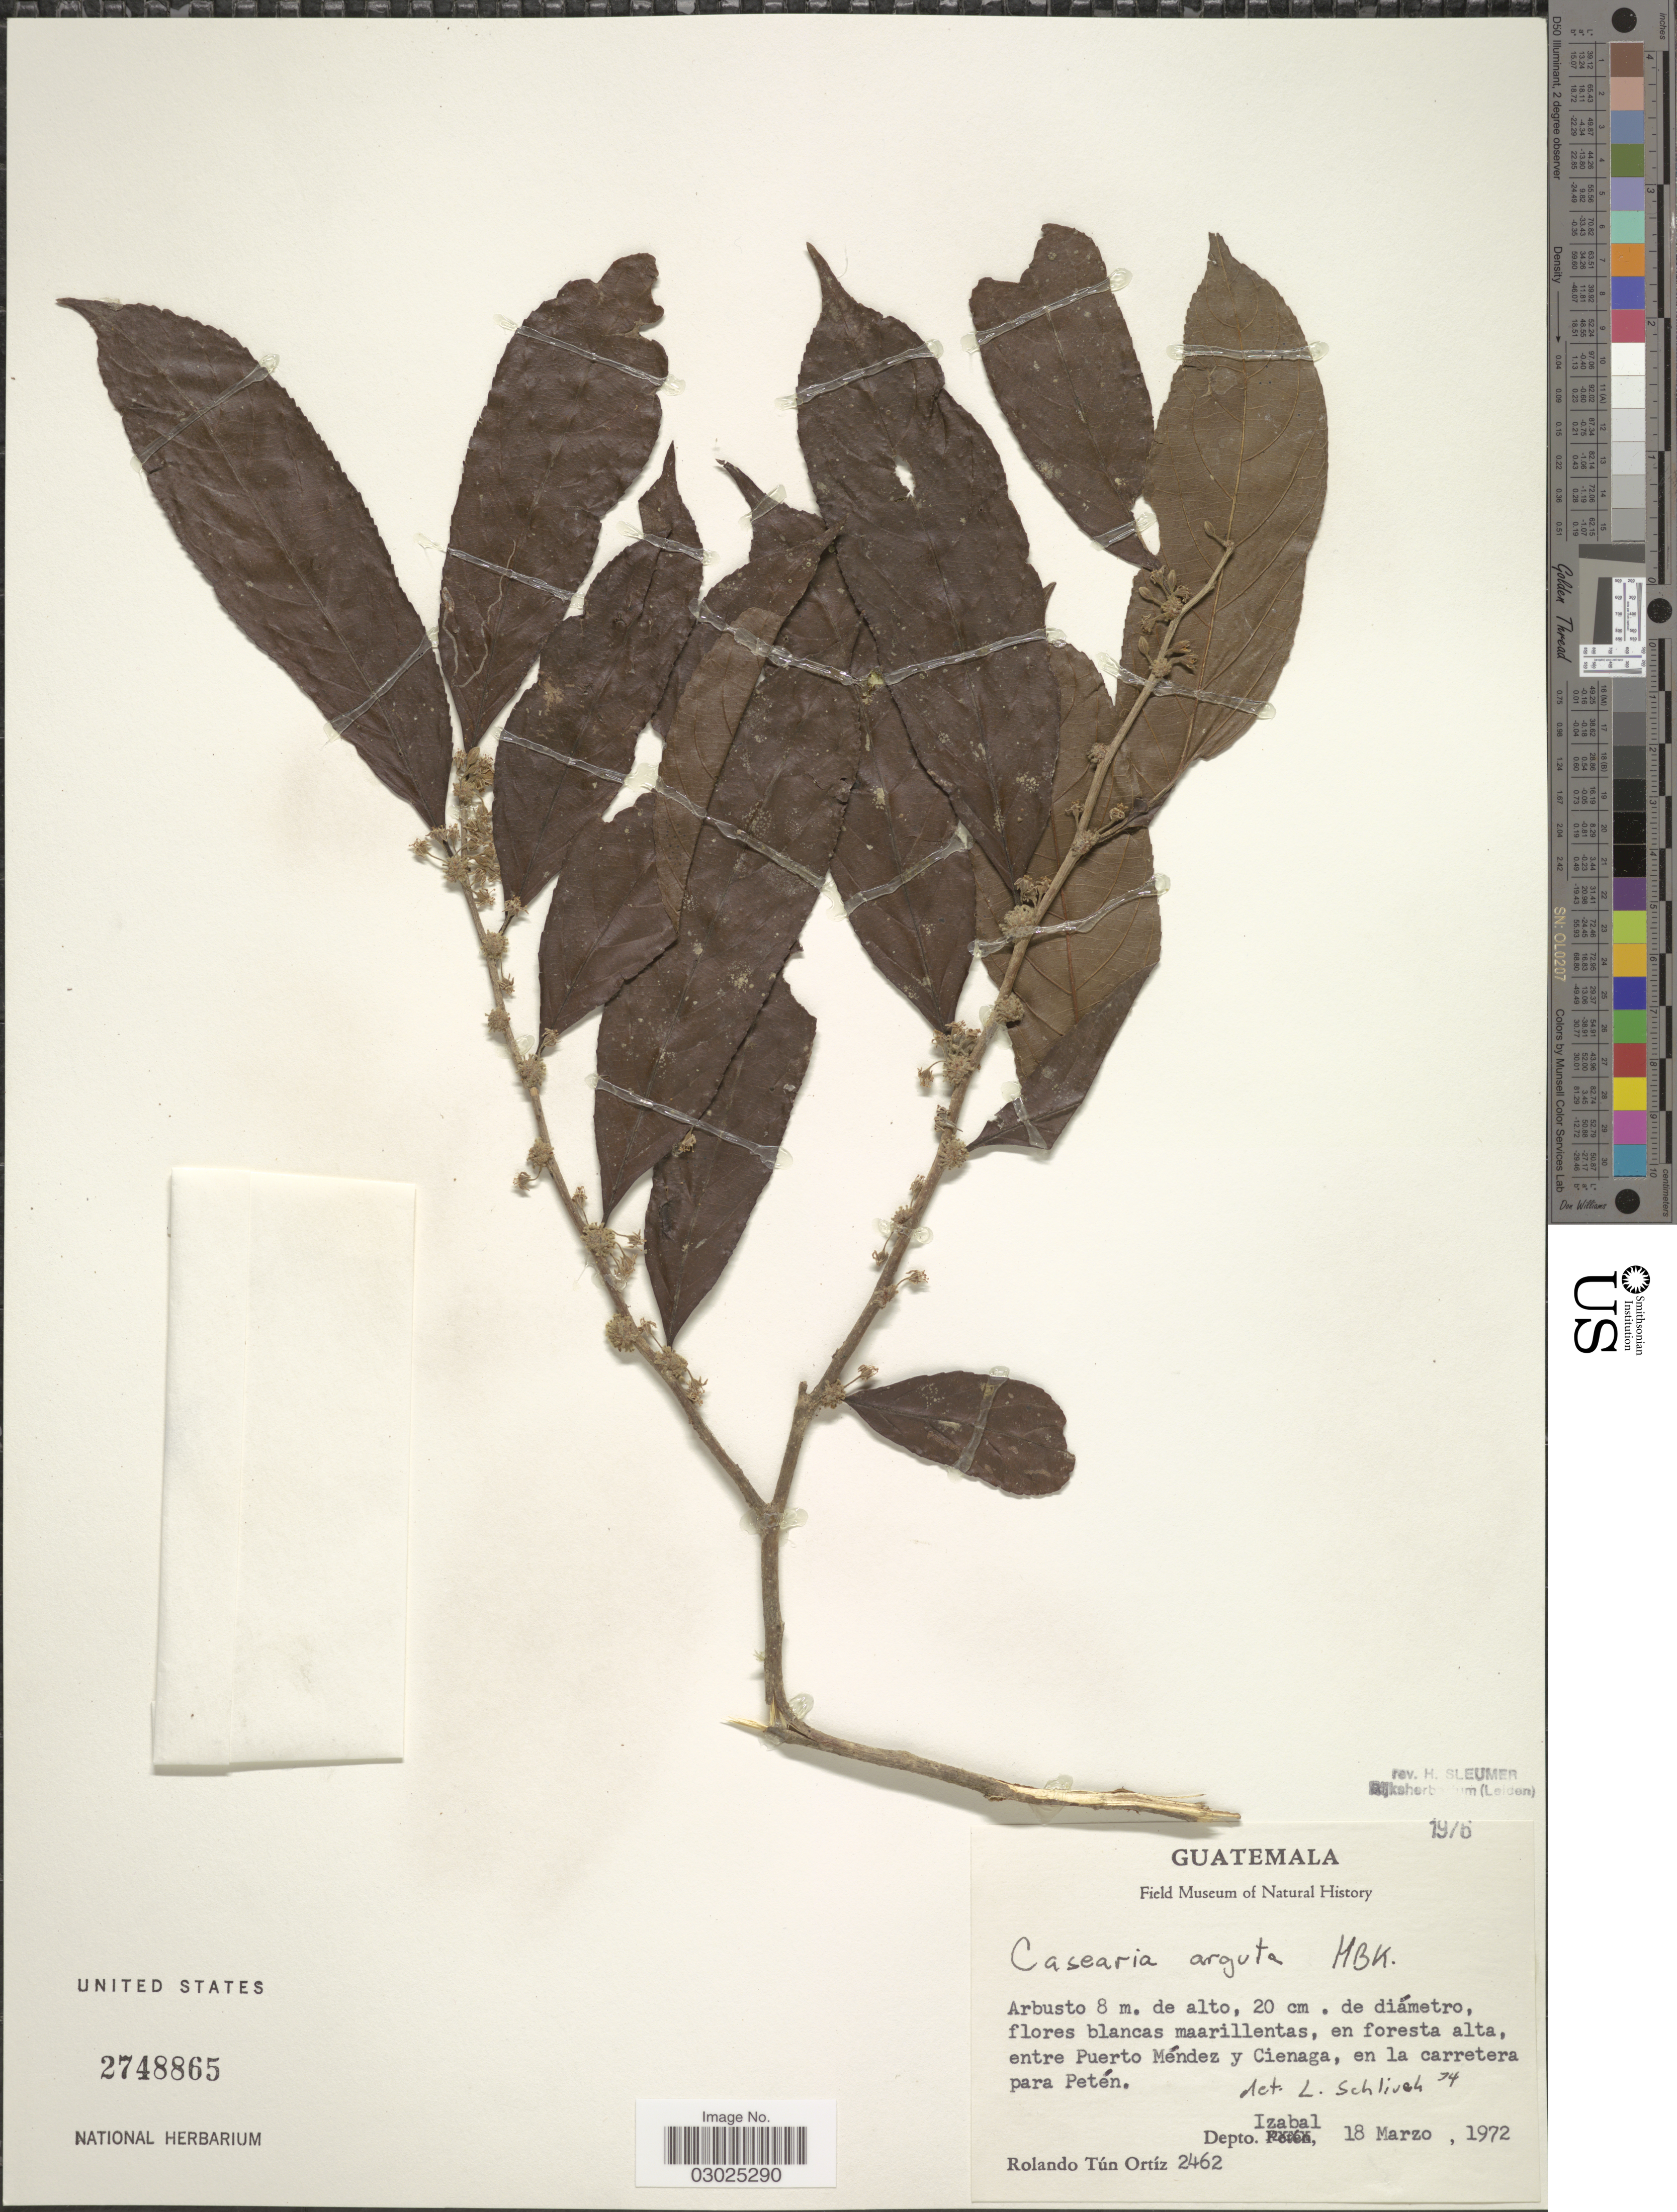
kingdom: Plantae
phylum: Tracheophyta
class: Magnoliopsida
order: Malpighiales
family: Salicaceae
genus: Casearia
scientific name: Casearia arguta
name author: Kunth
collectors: R. Ortiz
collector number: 2462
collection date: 1972-03-18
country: Guatemala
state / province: Izabal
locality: Entre Puerto Méndez y Cienaga, en la carretera para Petén. Depto. Izabal.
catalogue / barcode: US 2748865